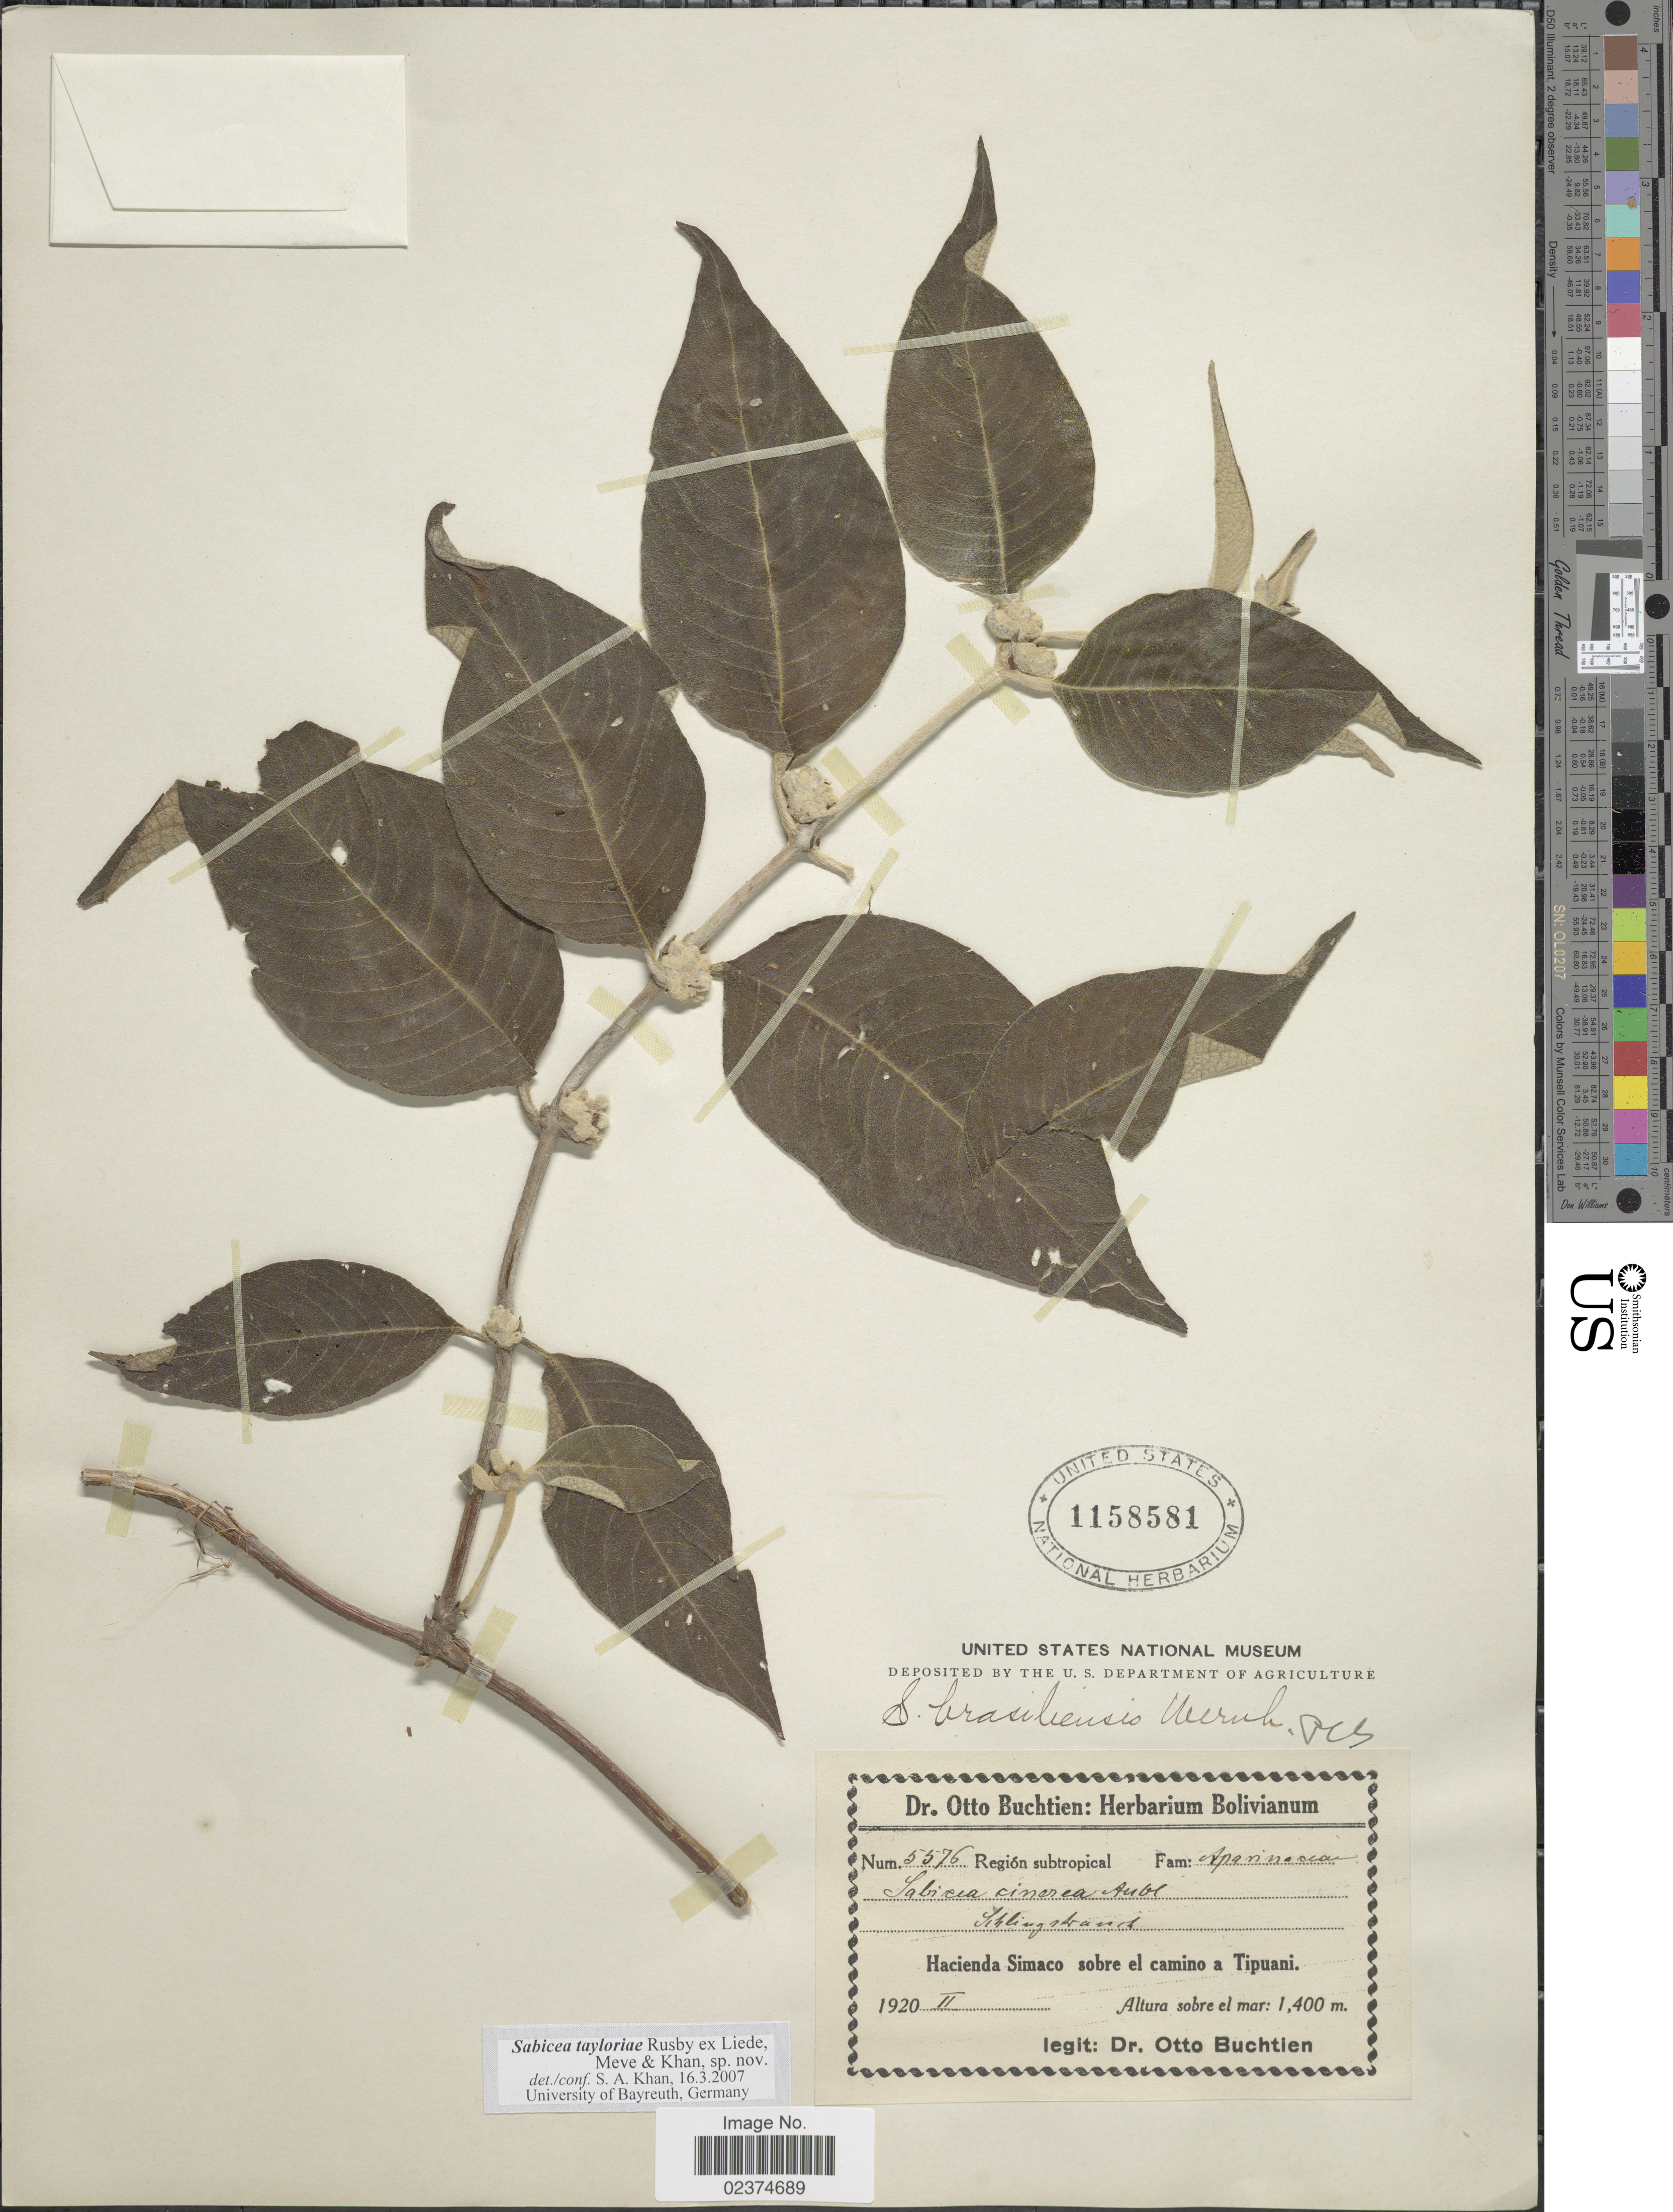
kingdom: Plantae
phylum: Tracheophyta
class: Magnoliopsida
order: Gentianales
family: Rubiaceae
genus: Sabicea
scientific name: Sabicea tayloriae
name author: Rusby ex Liede et al.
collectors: O. Buchtien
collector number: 5576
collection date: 1920-02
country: Bolivia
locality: Hacienda Simaco sobre el camino a Tipuani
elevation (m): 1400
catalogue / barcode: US 1158581